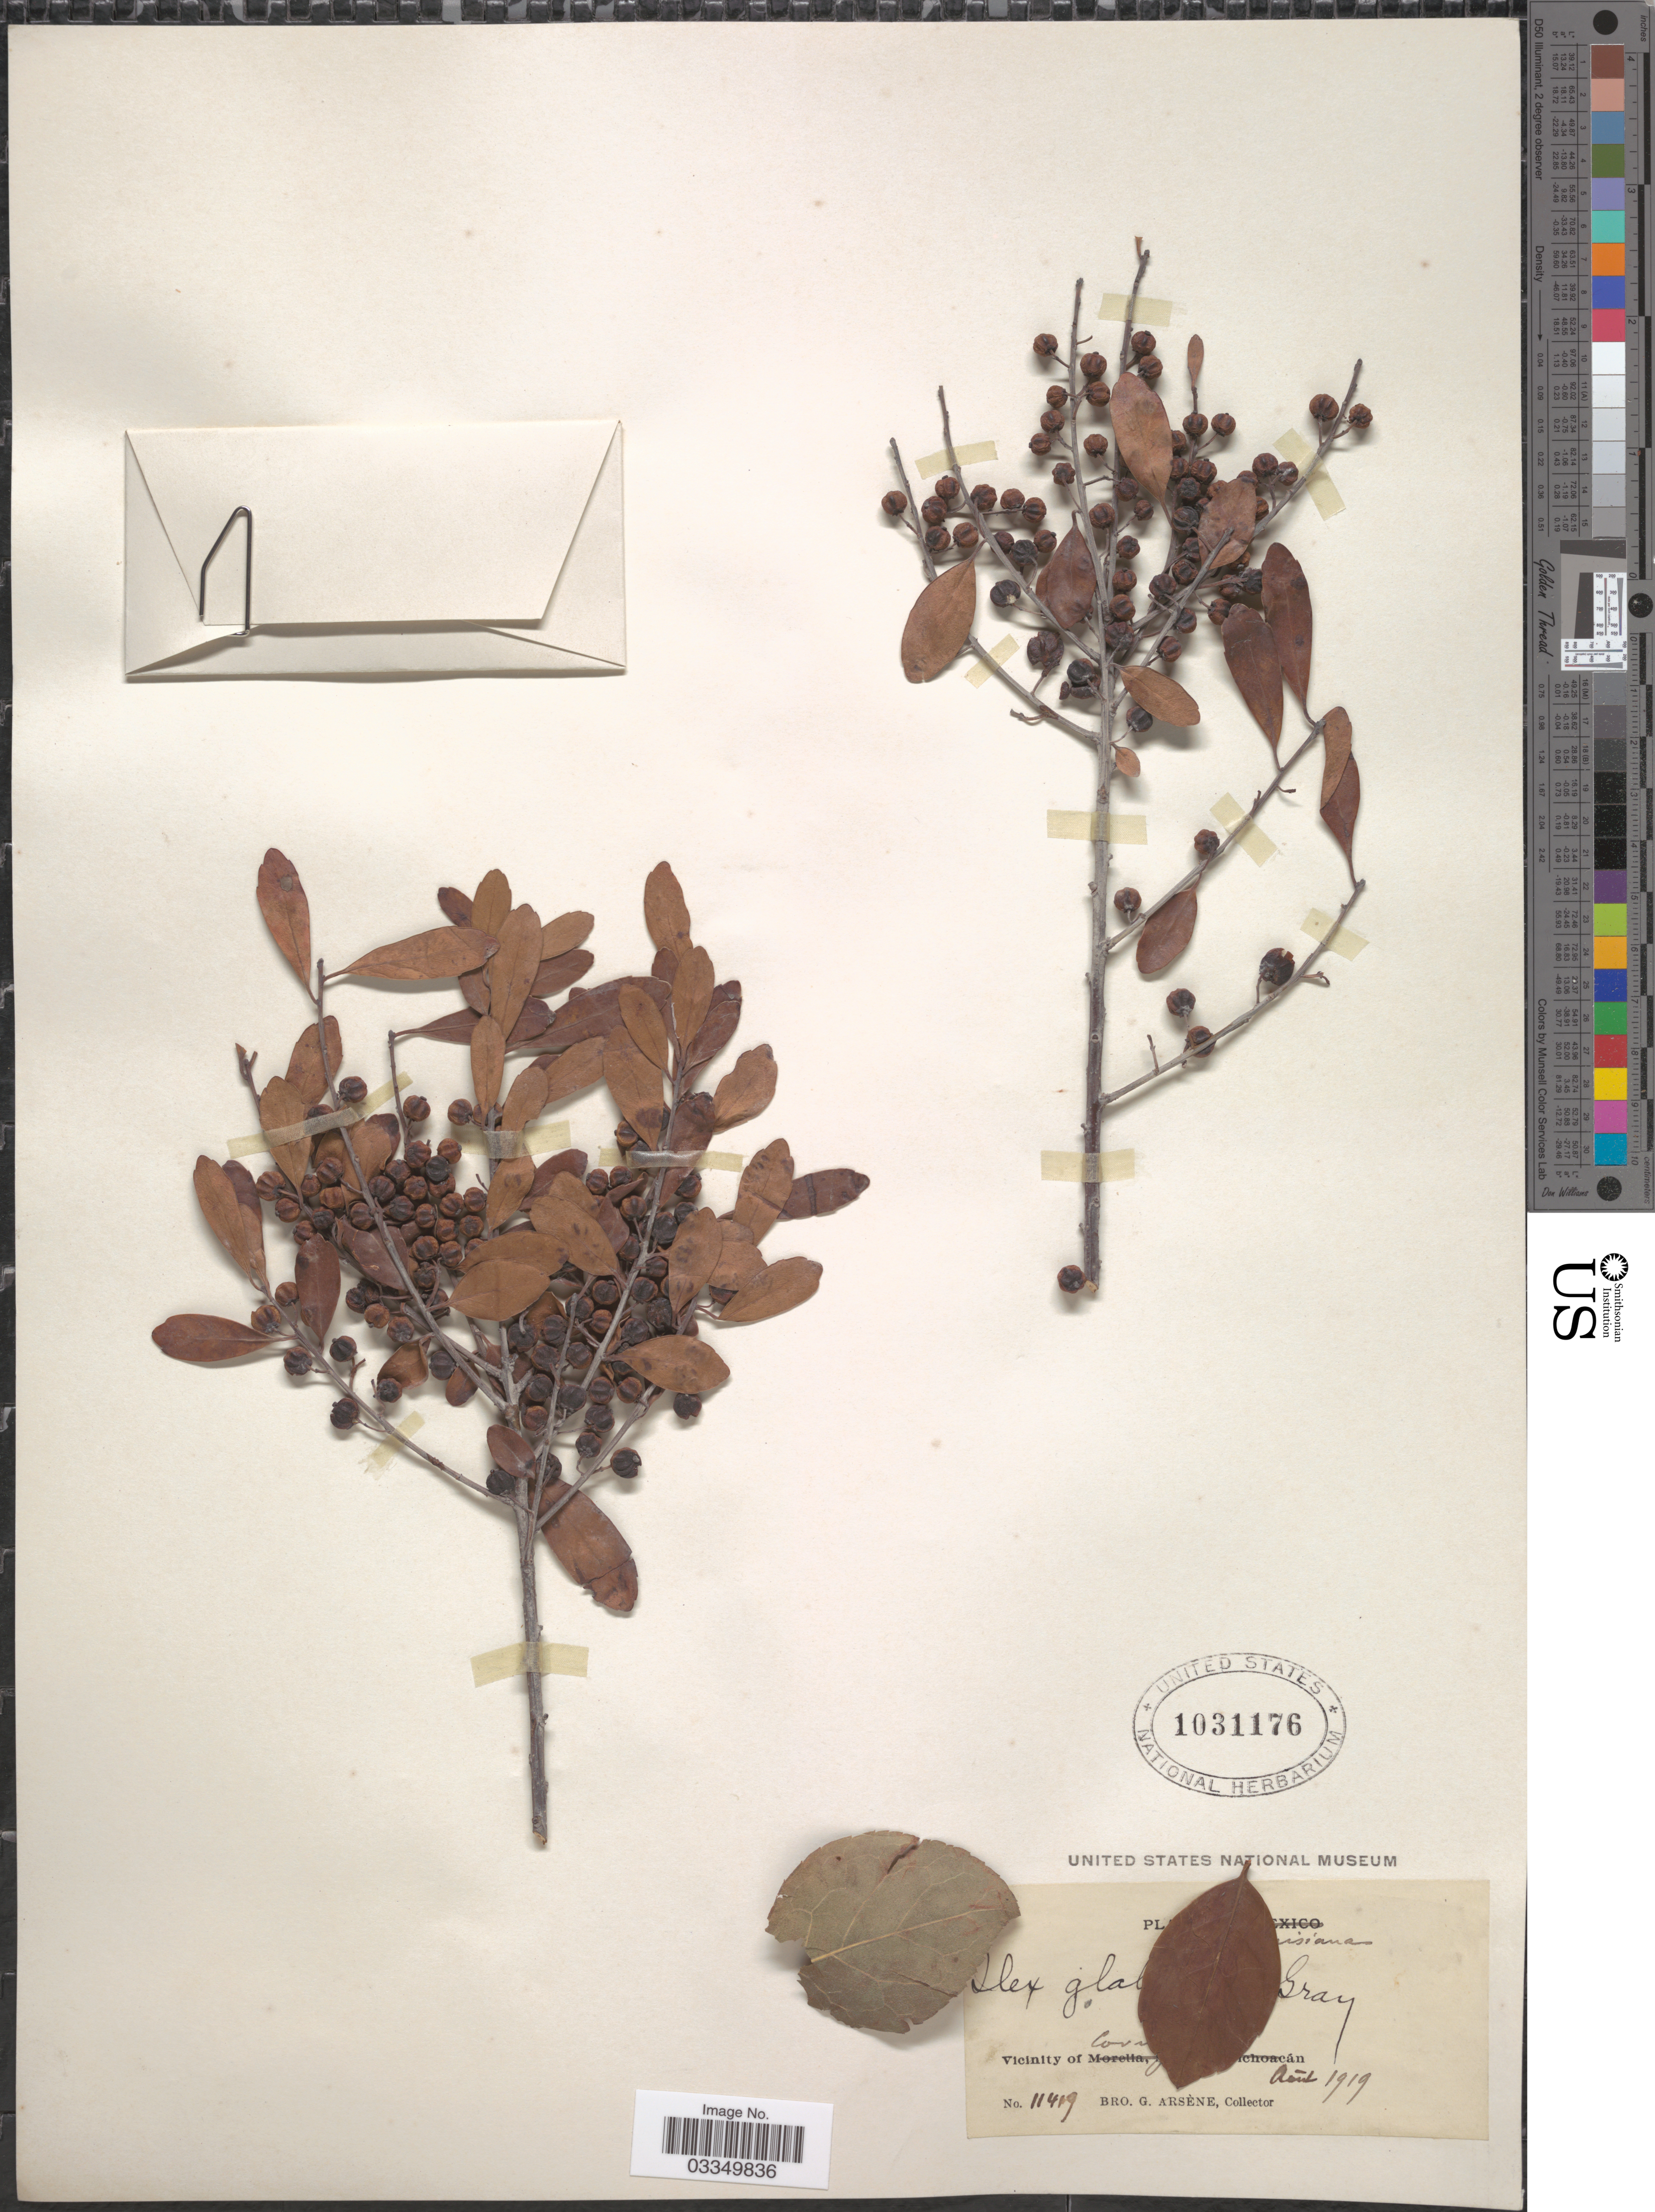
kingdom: Plantae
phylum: Tracheophyta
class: Magnoliopsida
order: Aquifoliales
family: Aquifoliaceae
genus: Ilex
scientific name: Ilex glabra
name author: (L.) A. Gray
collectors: Bro. G. Arsène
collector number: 11419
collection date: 1919-08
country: United States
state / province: Louisiana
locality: Vicinity of Covington.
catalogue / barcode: US 1031176